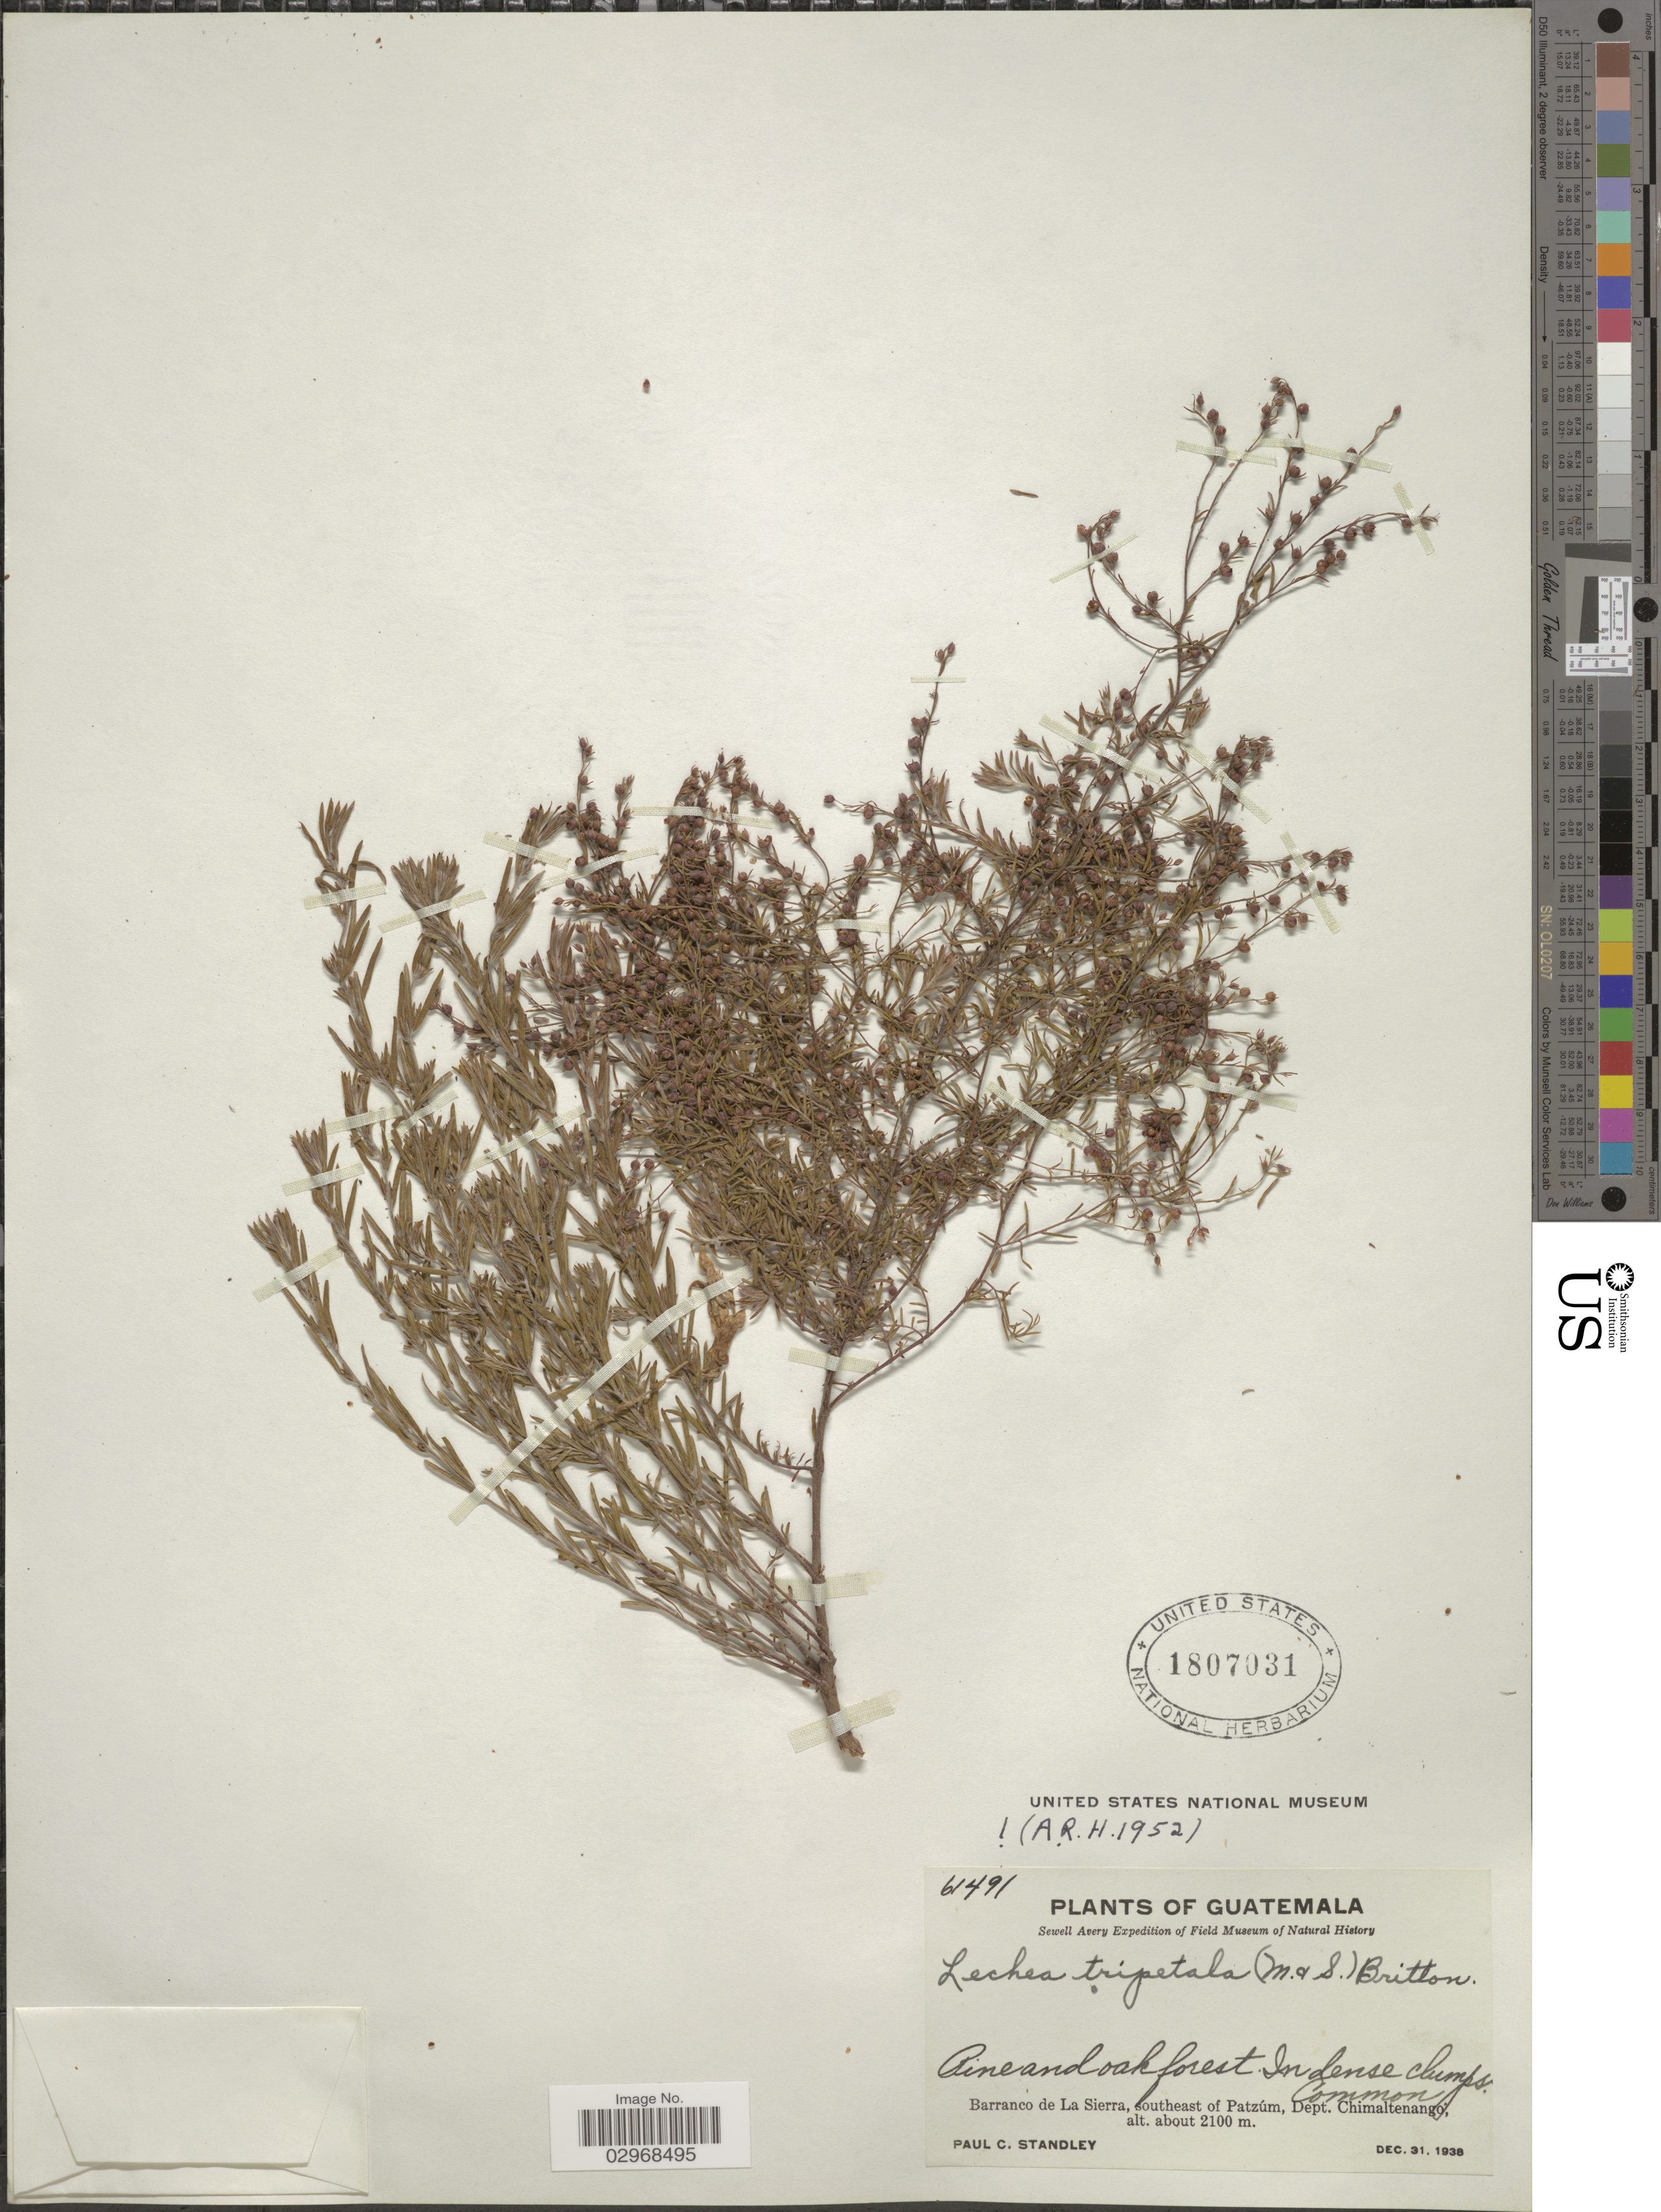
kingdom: Plantae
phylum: Tracheophyta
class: Magnoliopsida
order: Malvales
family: Cistaceae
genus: Lechea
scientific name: Lechea tripetala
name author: (Moc. & Sessé ex Dunal) Britton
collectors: P. C. Standley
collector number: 61491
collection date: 1938-12-31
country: Guatemala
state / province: Chimaltenango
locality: Barranco de La Sierra, southeast of Patzúm, Dept. Chimaltenango.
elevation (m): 2100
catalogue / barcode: US 1807031